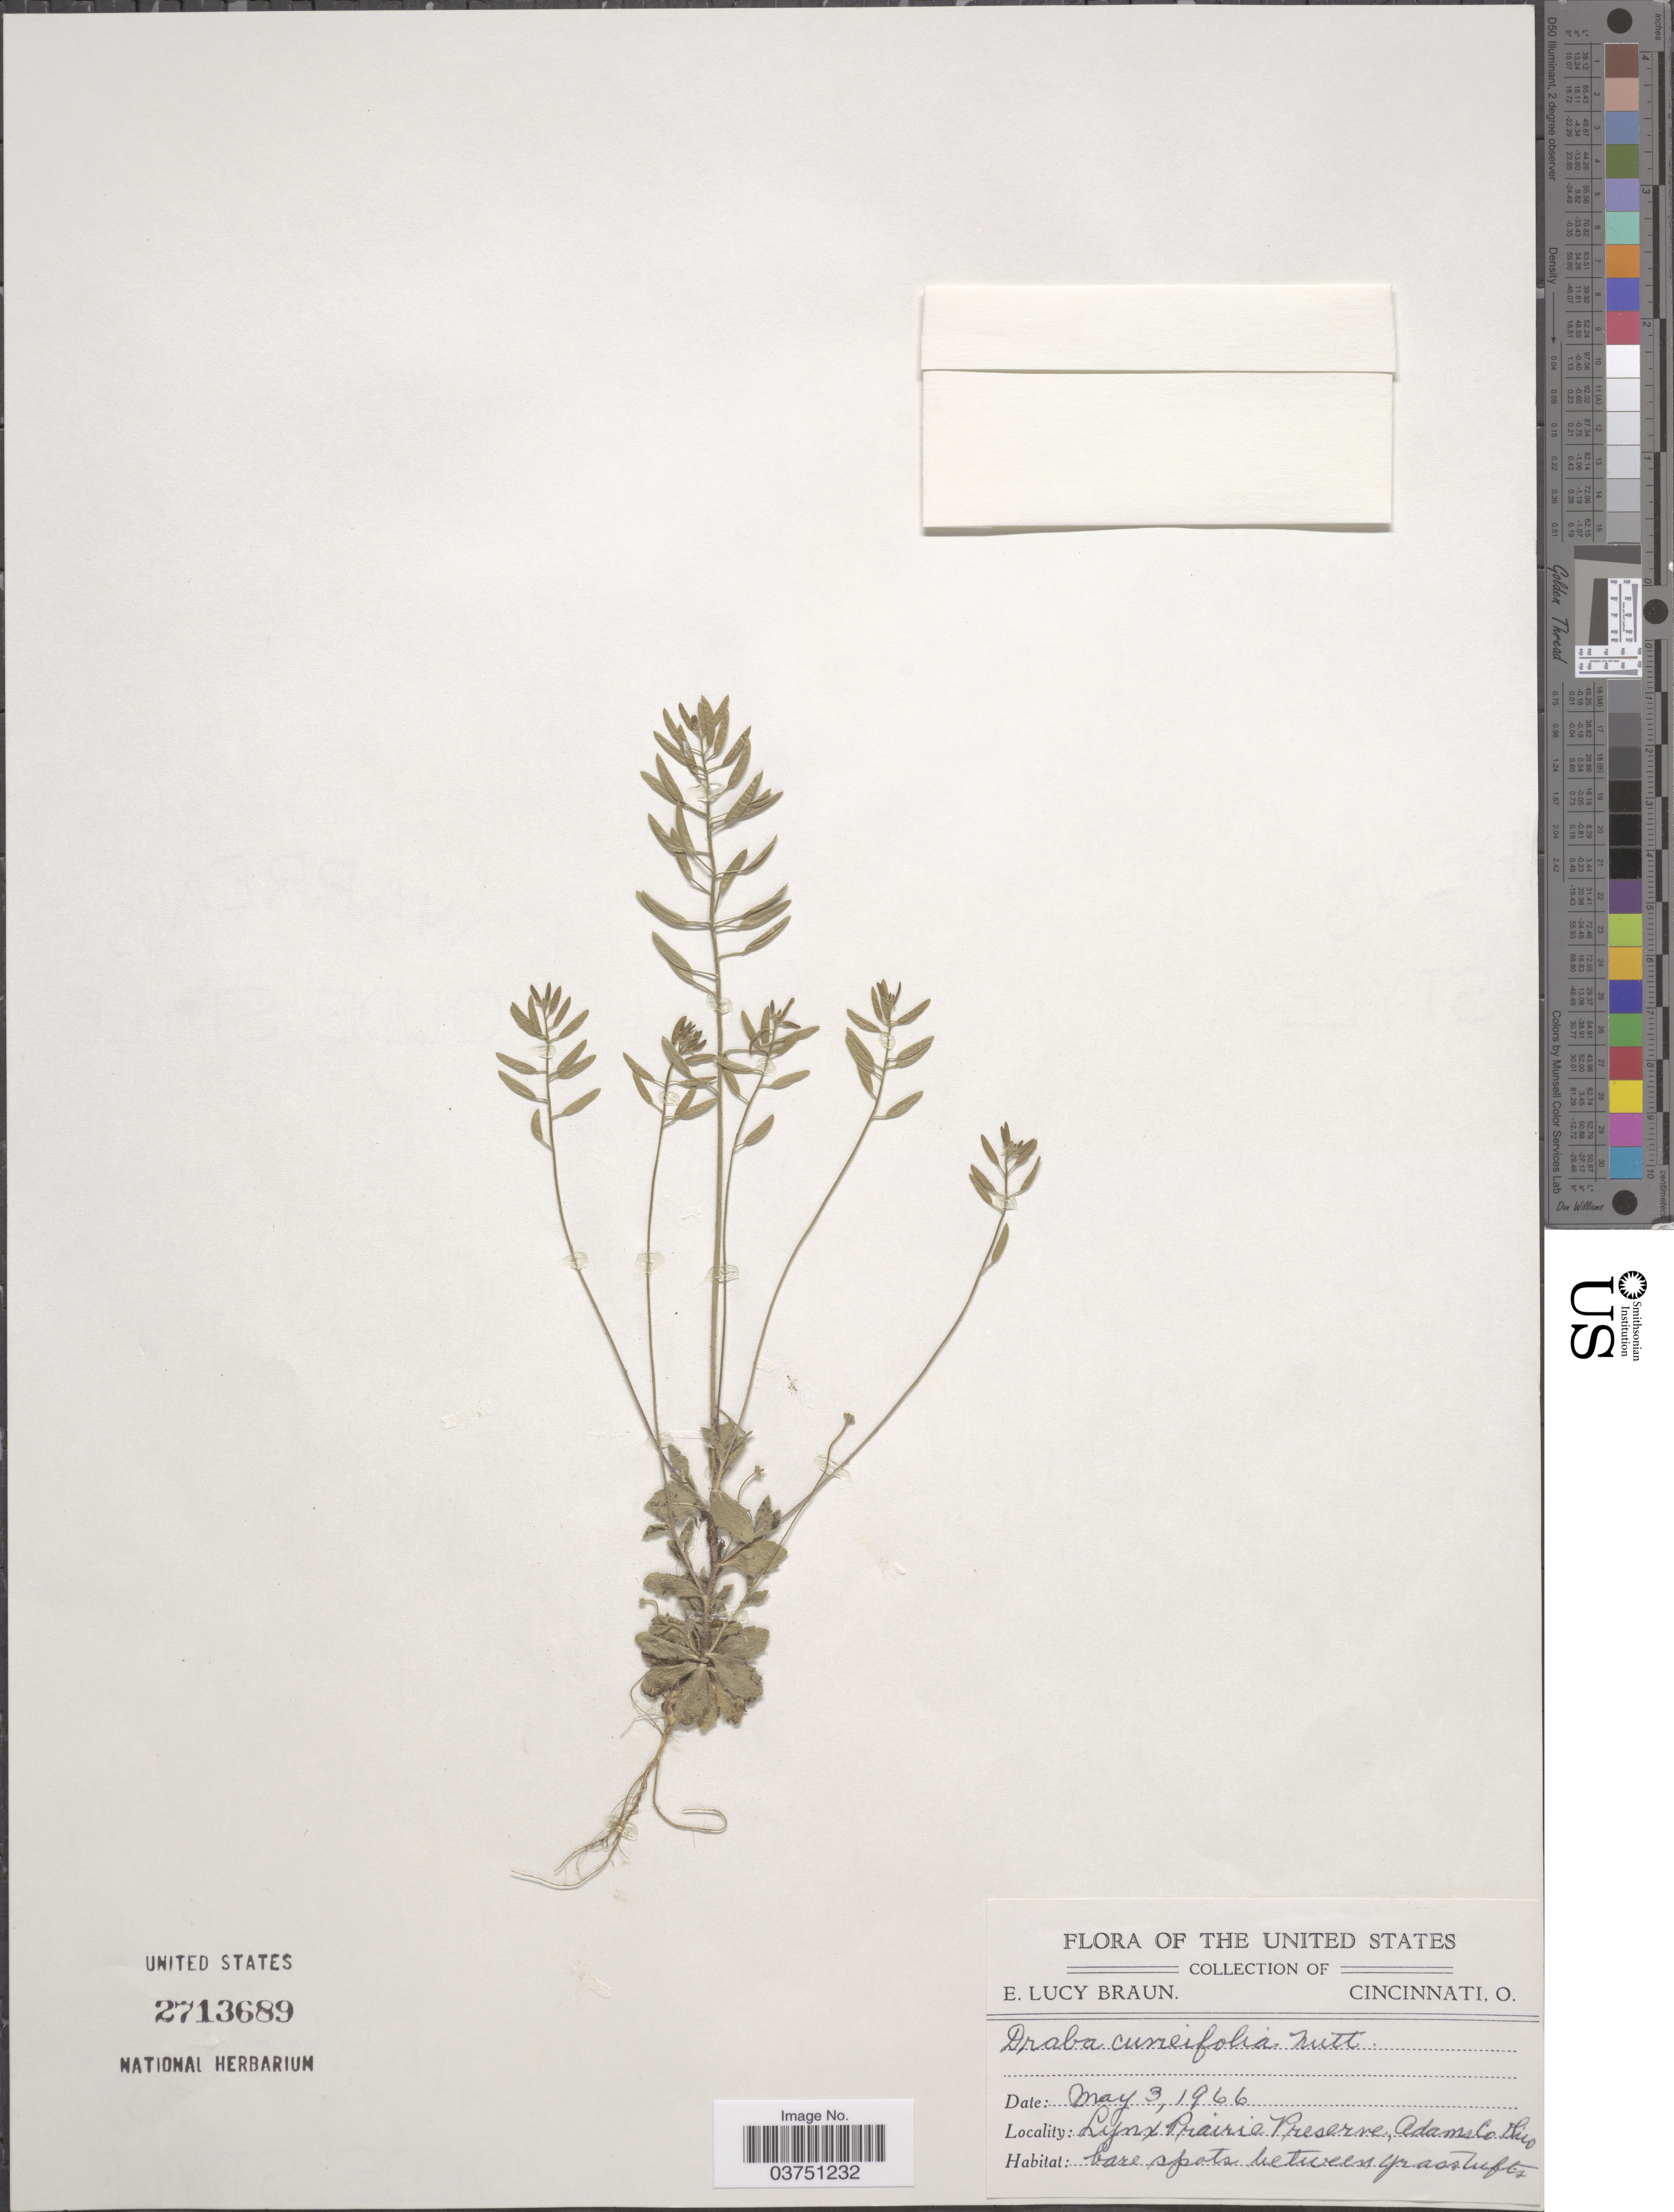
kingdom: Plantae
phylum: Tracheophyta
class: Magnoliopsida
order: Brassicales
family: Brassicaceae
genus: Draba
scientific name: Draba cuneifolia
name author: Nutt.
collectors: E. L. Braun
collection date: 1966-05-03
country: United States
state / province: Ohio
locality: Lynx Prairie Preserve, Adams Co.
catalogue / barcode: US 2713689